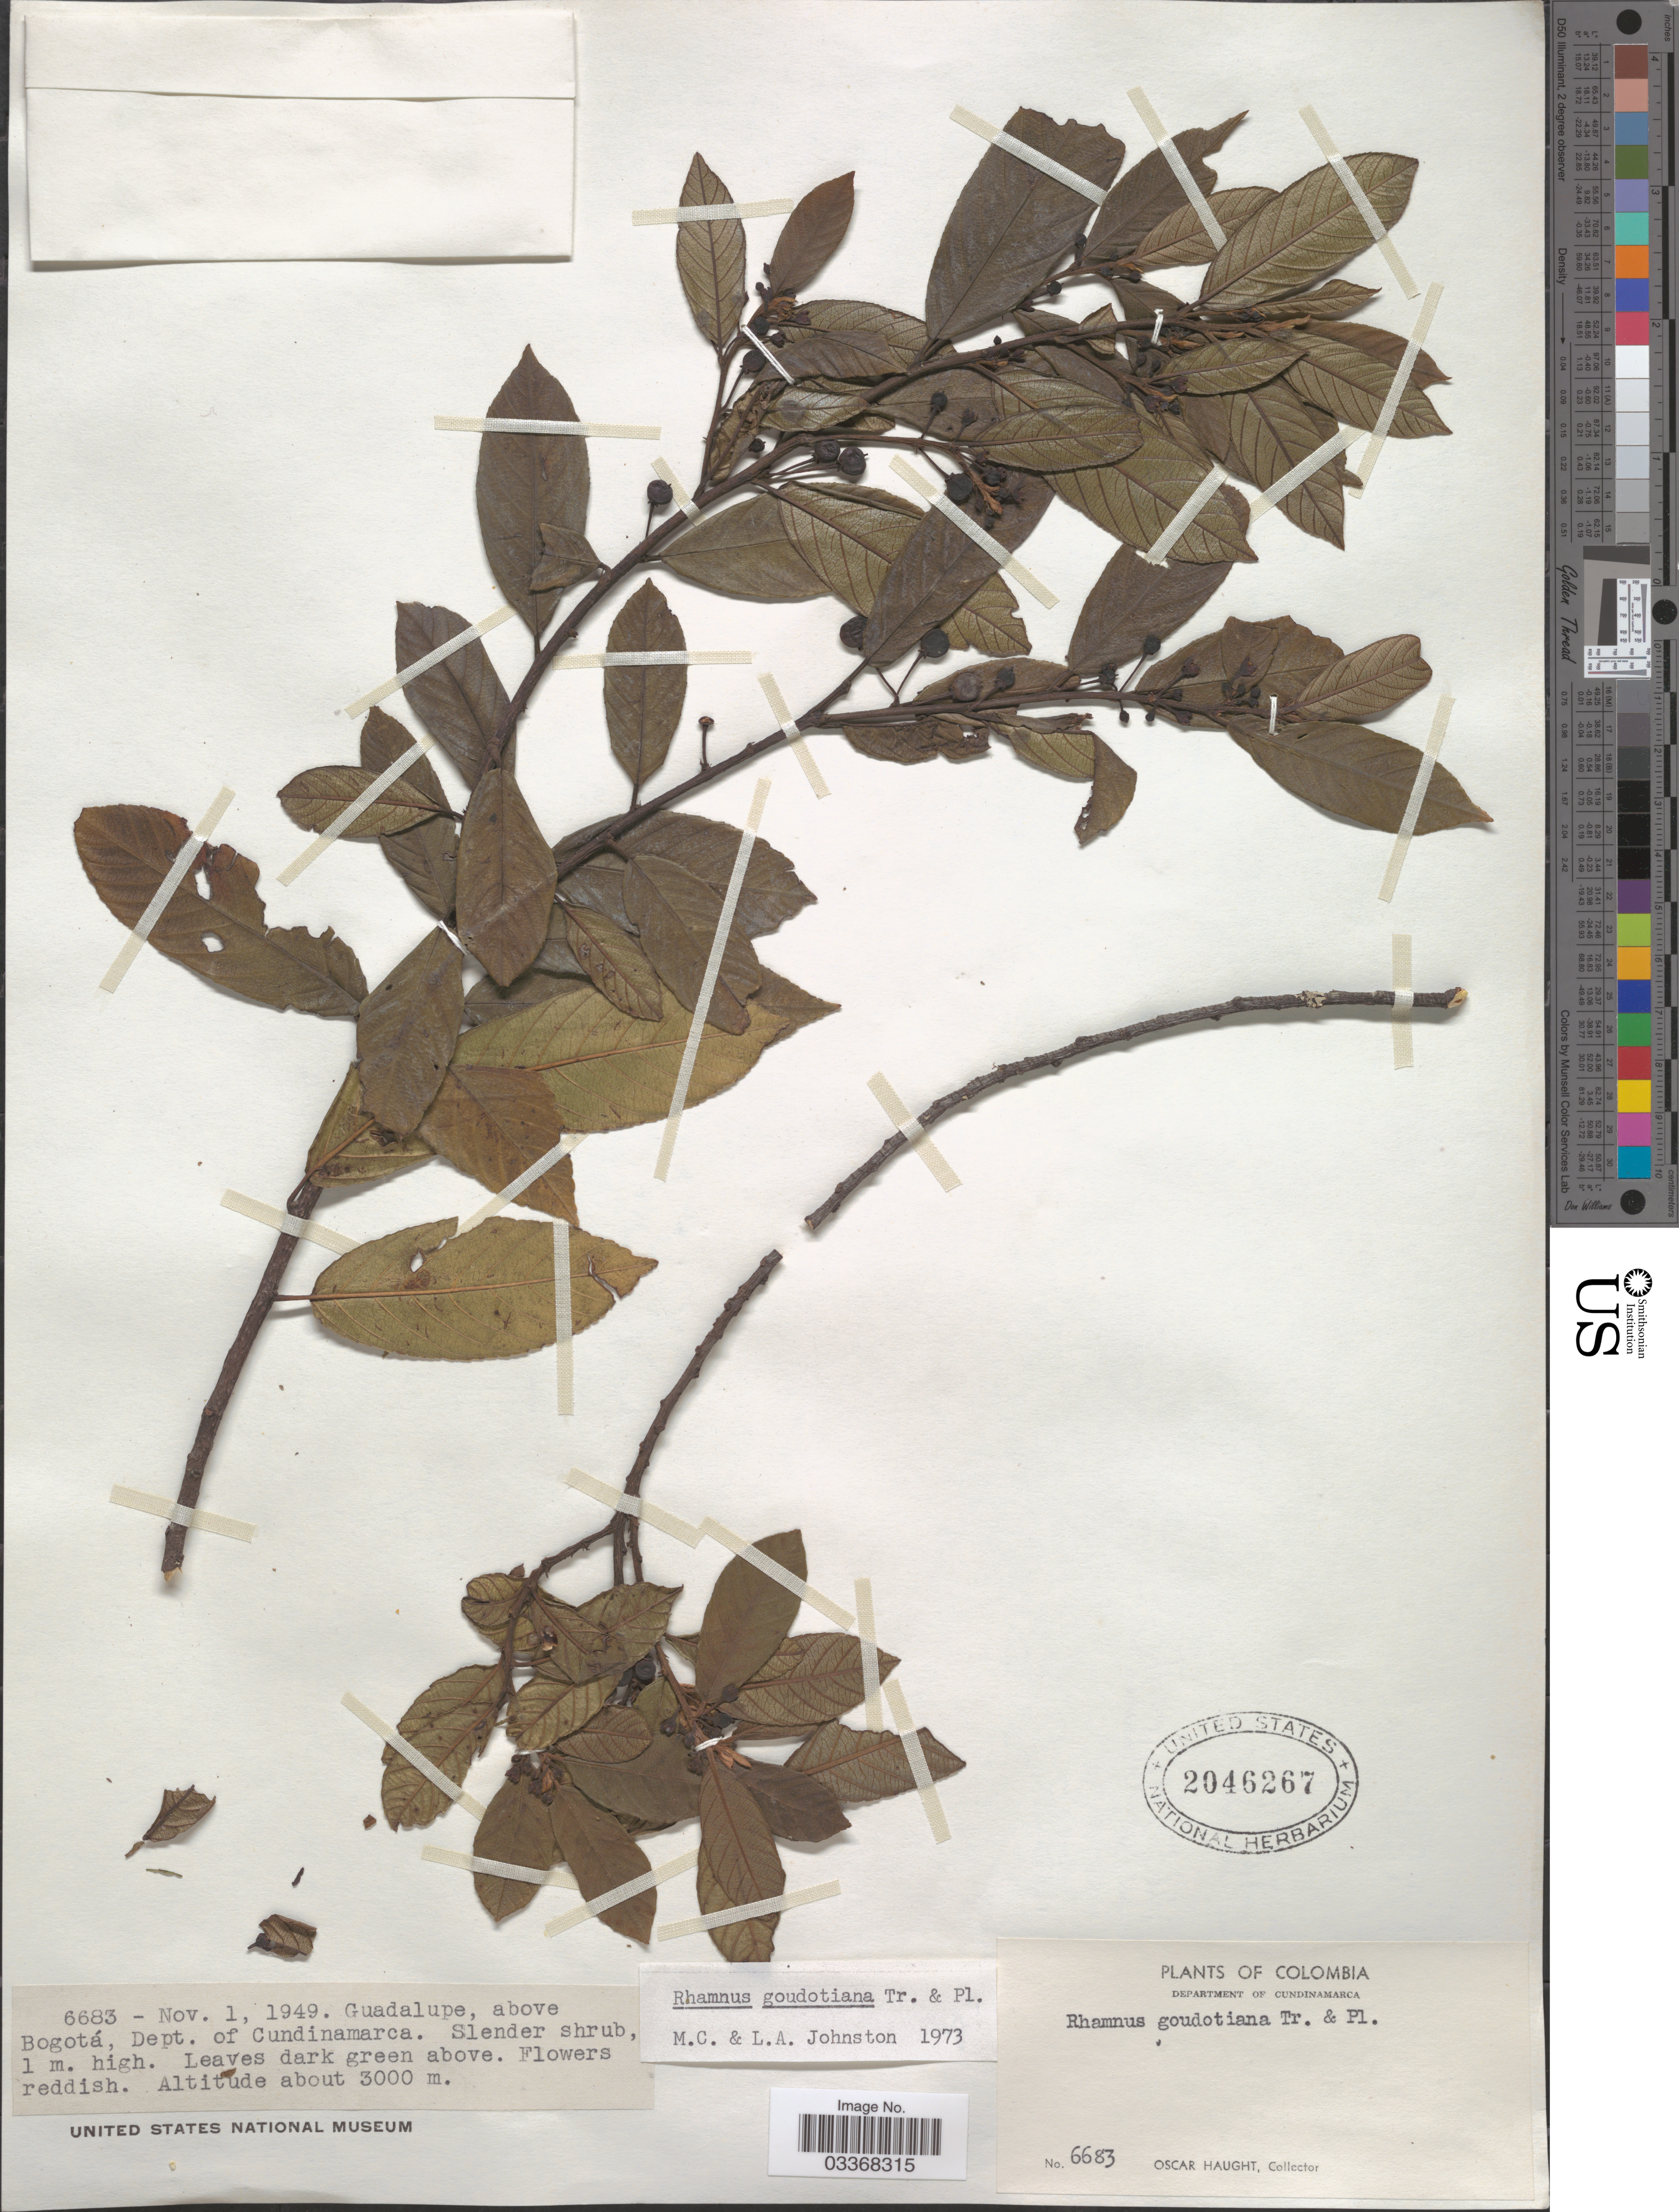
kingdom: Plantae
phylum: Tracheophyta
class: Magnoliopsida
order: Rosales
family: Rhamnaceae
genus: Frangula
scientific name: Frangula goudotiana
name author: (Triana & Planch.) Grubov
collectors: O. Haught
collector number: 6683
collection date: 1949-11-01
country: Colombia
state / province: Cundinamarca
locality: Department of Cundinamarca. Guadelupe, above Bogotá.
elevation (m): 3000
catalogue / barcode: US 2046267